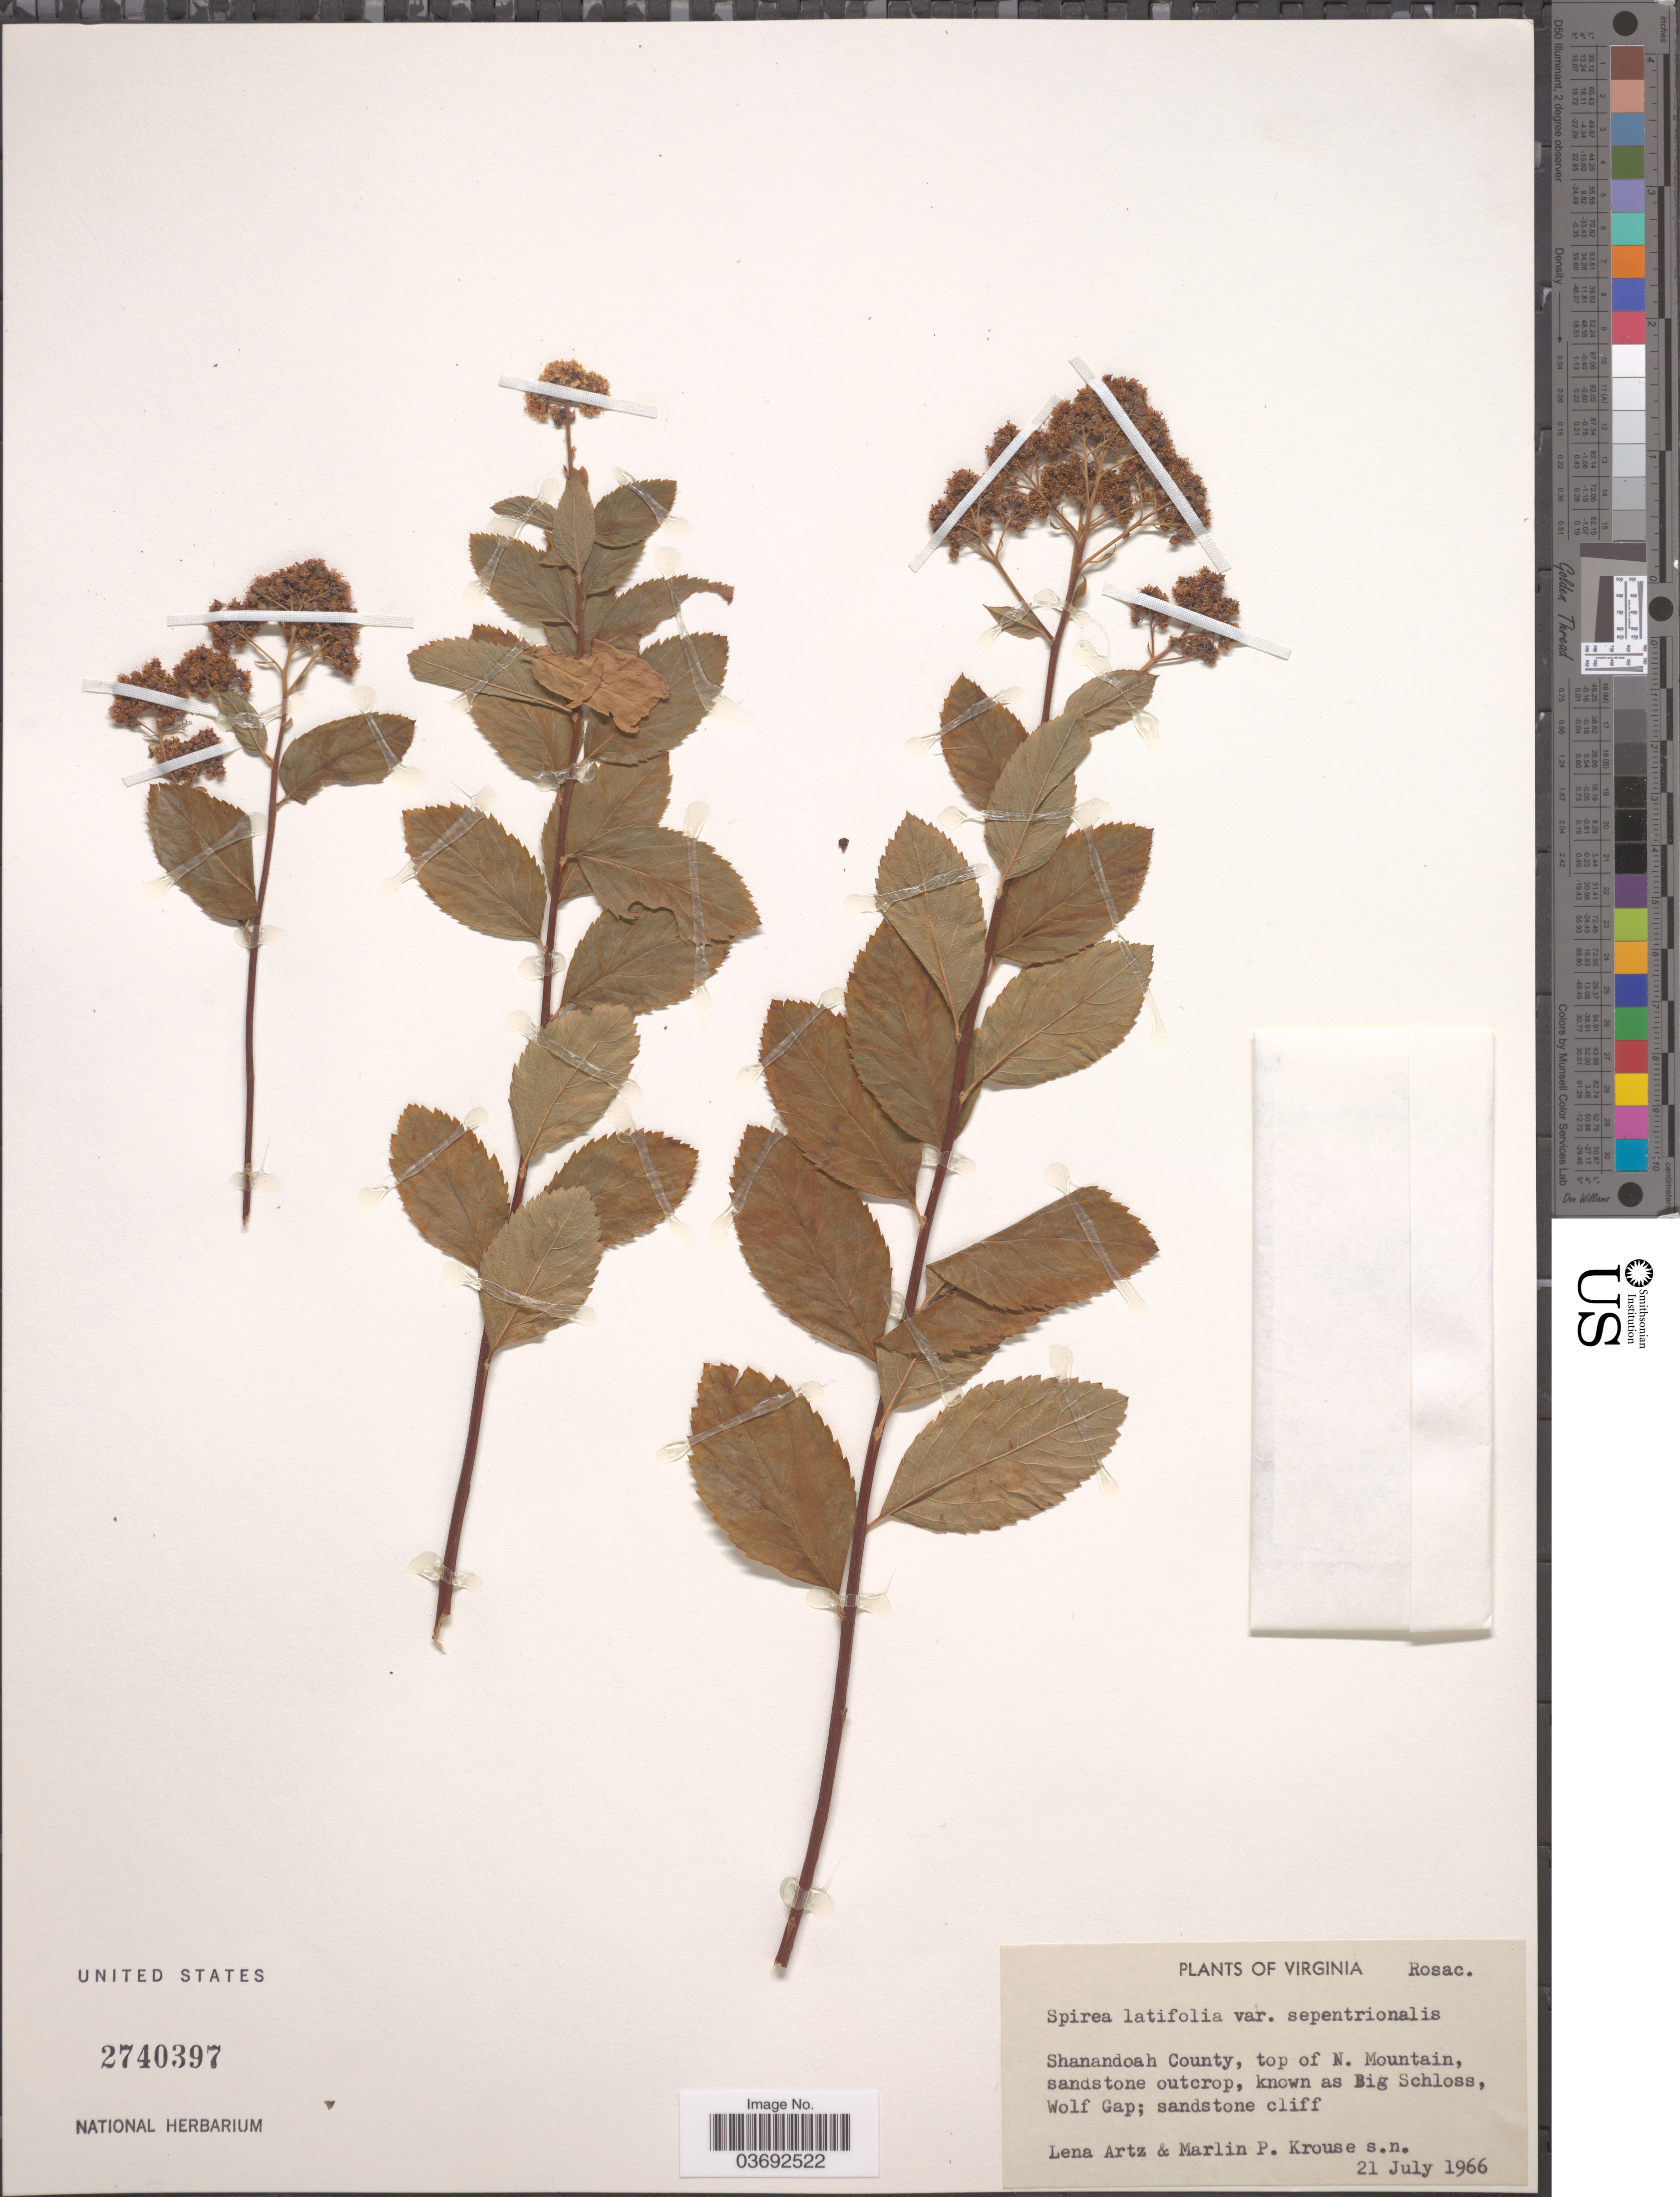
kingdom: Plantae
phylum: Tracheophyta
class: Magnoliopsida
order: Rosales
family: Rosaceae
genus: Spiraea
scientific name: Spiraea latifolia var. septentrionalis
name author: Fernald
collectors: L. Artz & M. Krouse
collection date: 1966-07-21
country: United States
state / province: Virginia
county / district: Shenandoah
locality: Shenandoah County, top of N. Mountain, sandstone outcrop, known as Big Schloss, Wolf Gap.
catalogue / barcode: US 2740397